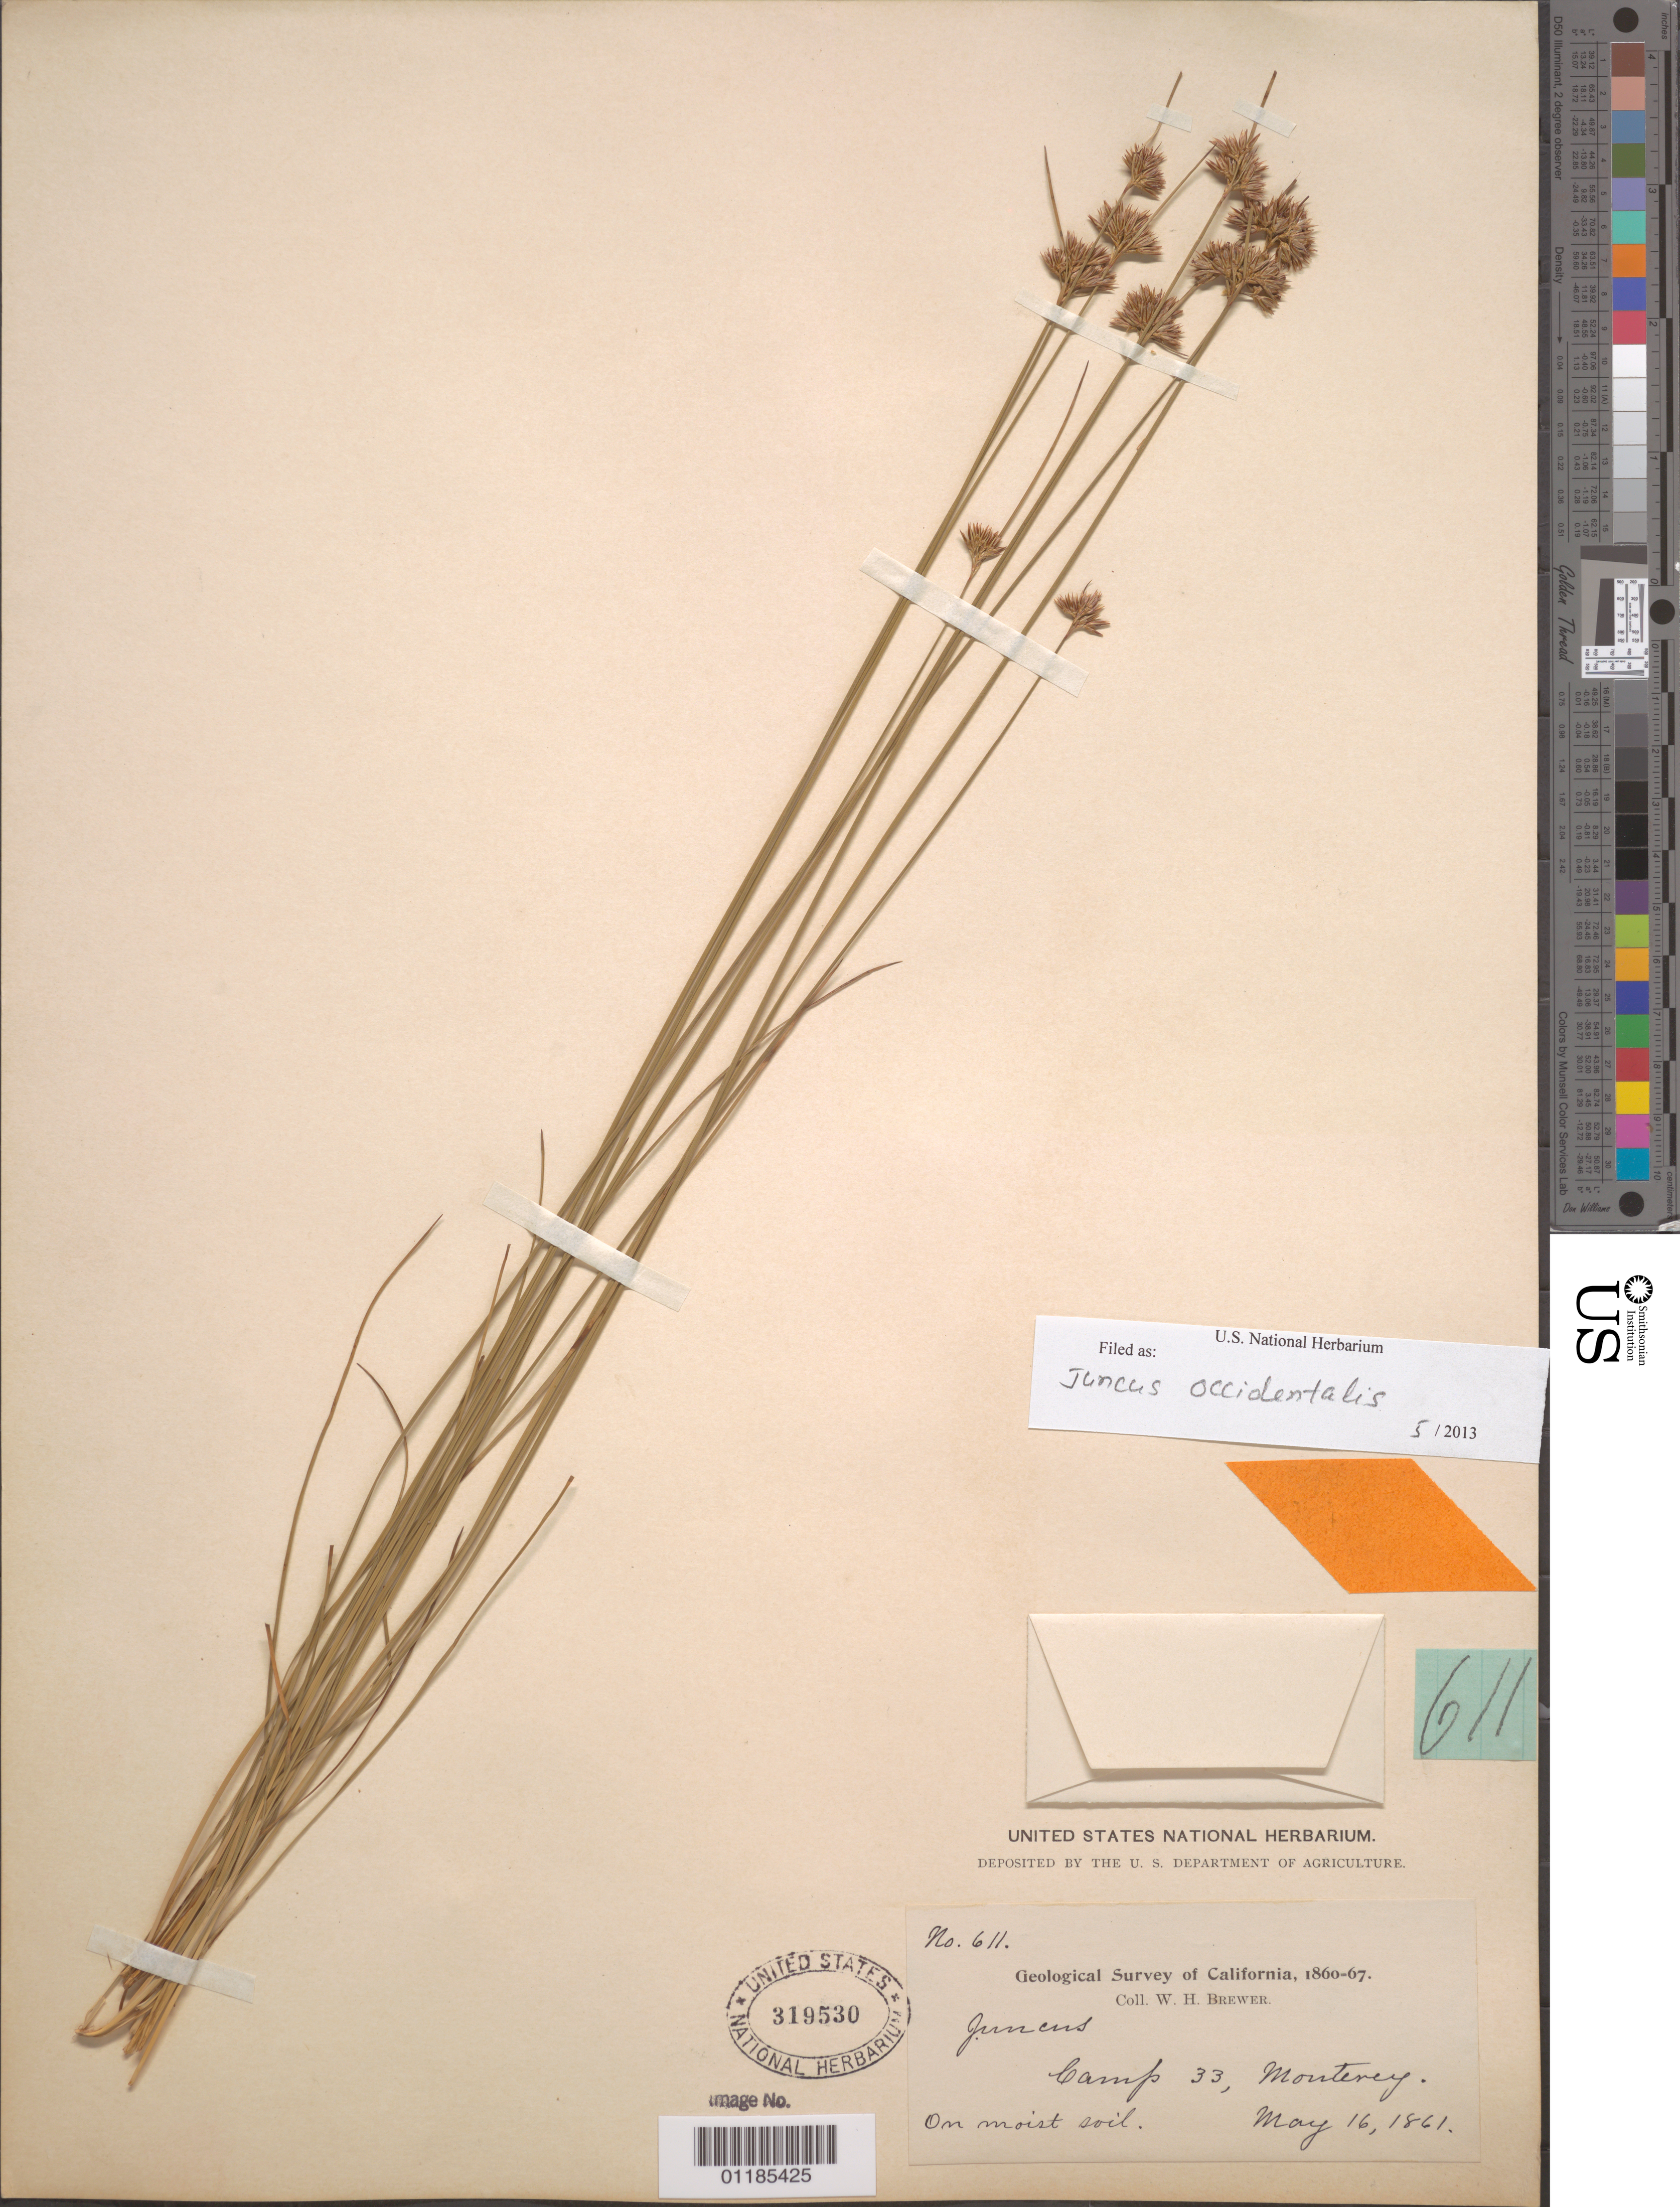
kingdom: Plantae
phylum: Tracheophyta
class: Liliopsida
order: Poales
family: Juncaceae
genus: Juncus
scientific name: Juncus occidentalis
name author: (Coville) Wiegand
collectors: W. H. Brewer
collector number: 611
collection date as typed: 16 May 1861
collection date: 1861-05-16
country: United States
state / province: California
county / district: Monterey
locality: Near Monterey, Camp 33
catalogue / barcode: US 319530